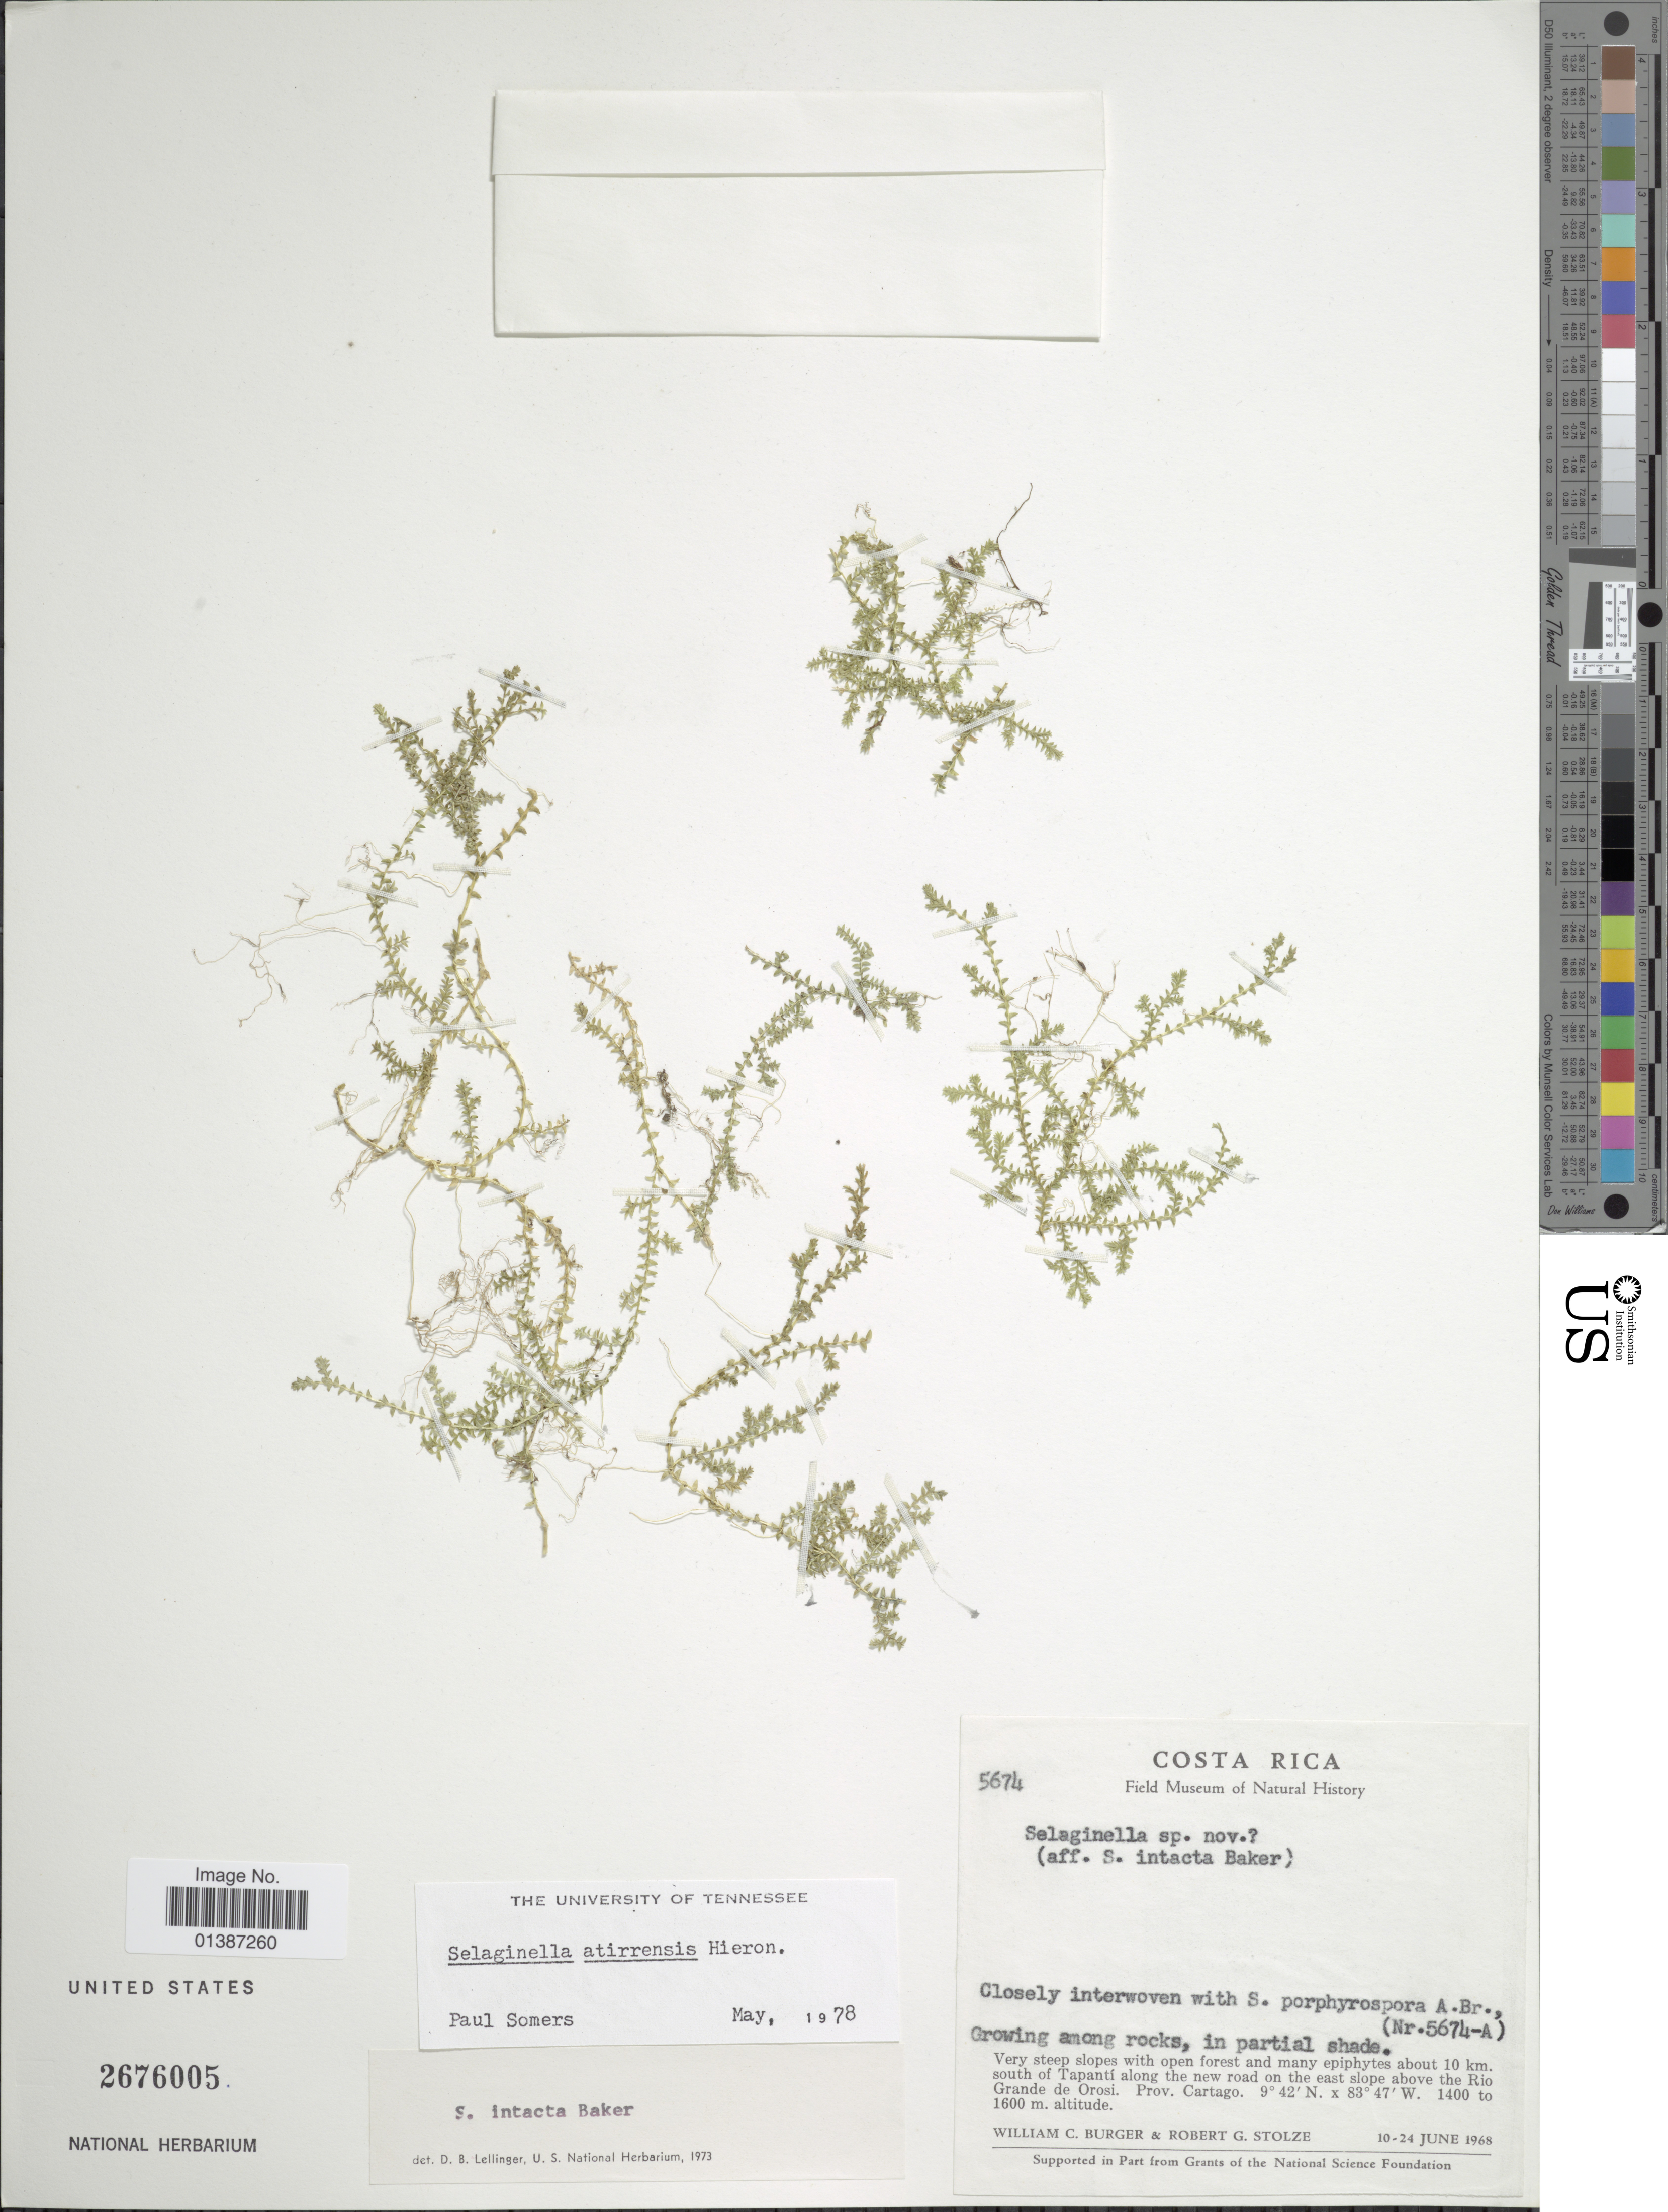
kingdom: Plantae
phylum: Tracheophyta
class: Lycopodiopsida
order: Selaginellales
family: Selaginellaceae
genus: Selaginella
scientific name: Selaginella atirrensis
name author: Hieron. in Engl. & Prantl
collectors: W. Burger & R. G. Stolze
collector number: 5674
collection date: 1968-06-10/1968-06-24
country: Costa Rica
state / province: Cartago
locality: About 10 km south of Tapantí alongb the new road on the east slope above the Rio Grande de Orosi. Prov. Cartago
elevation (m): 1400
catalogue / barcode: US 2676005